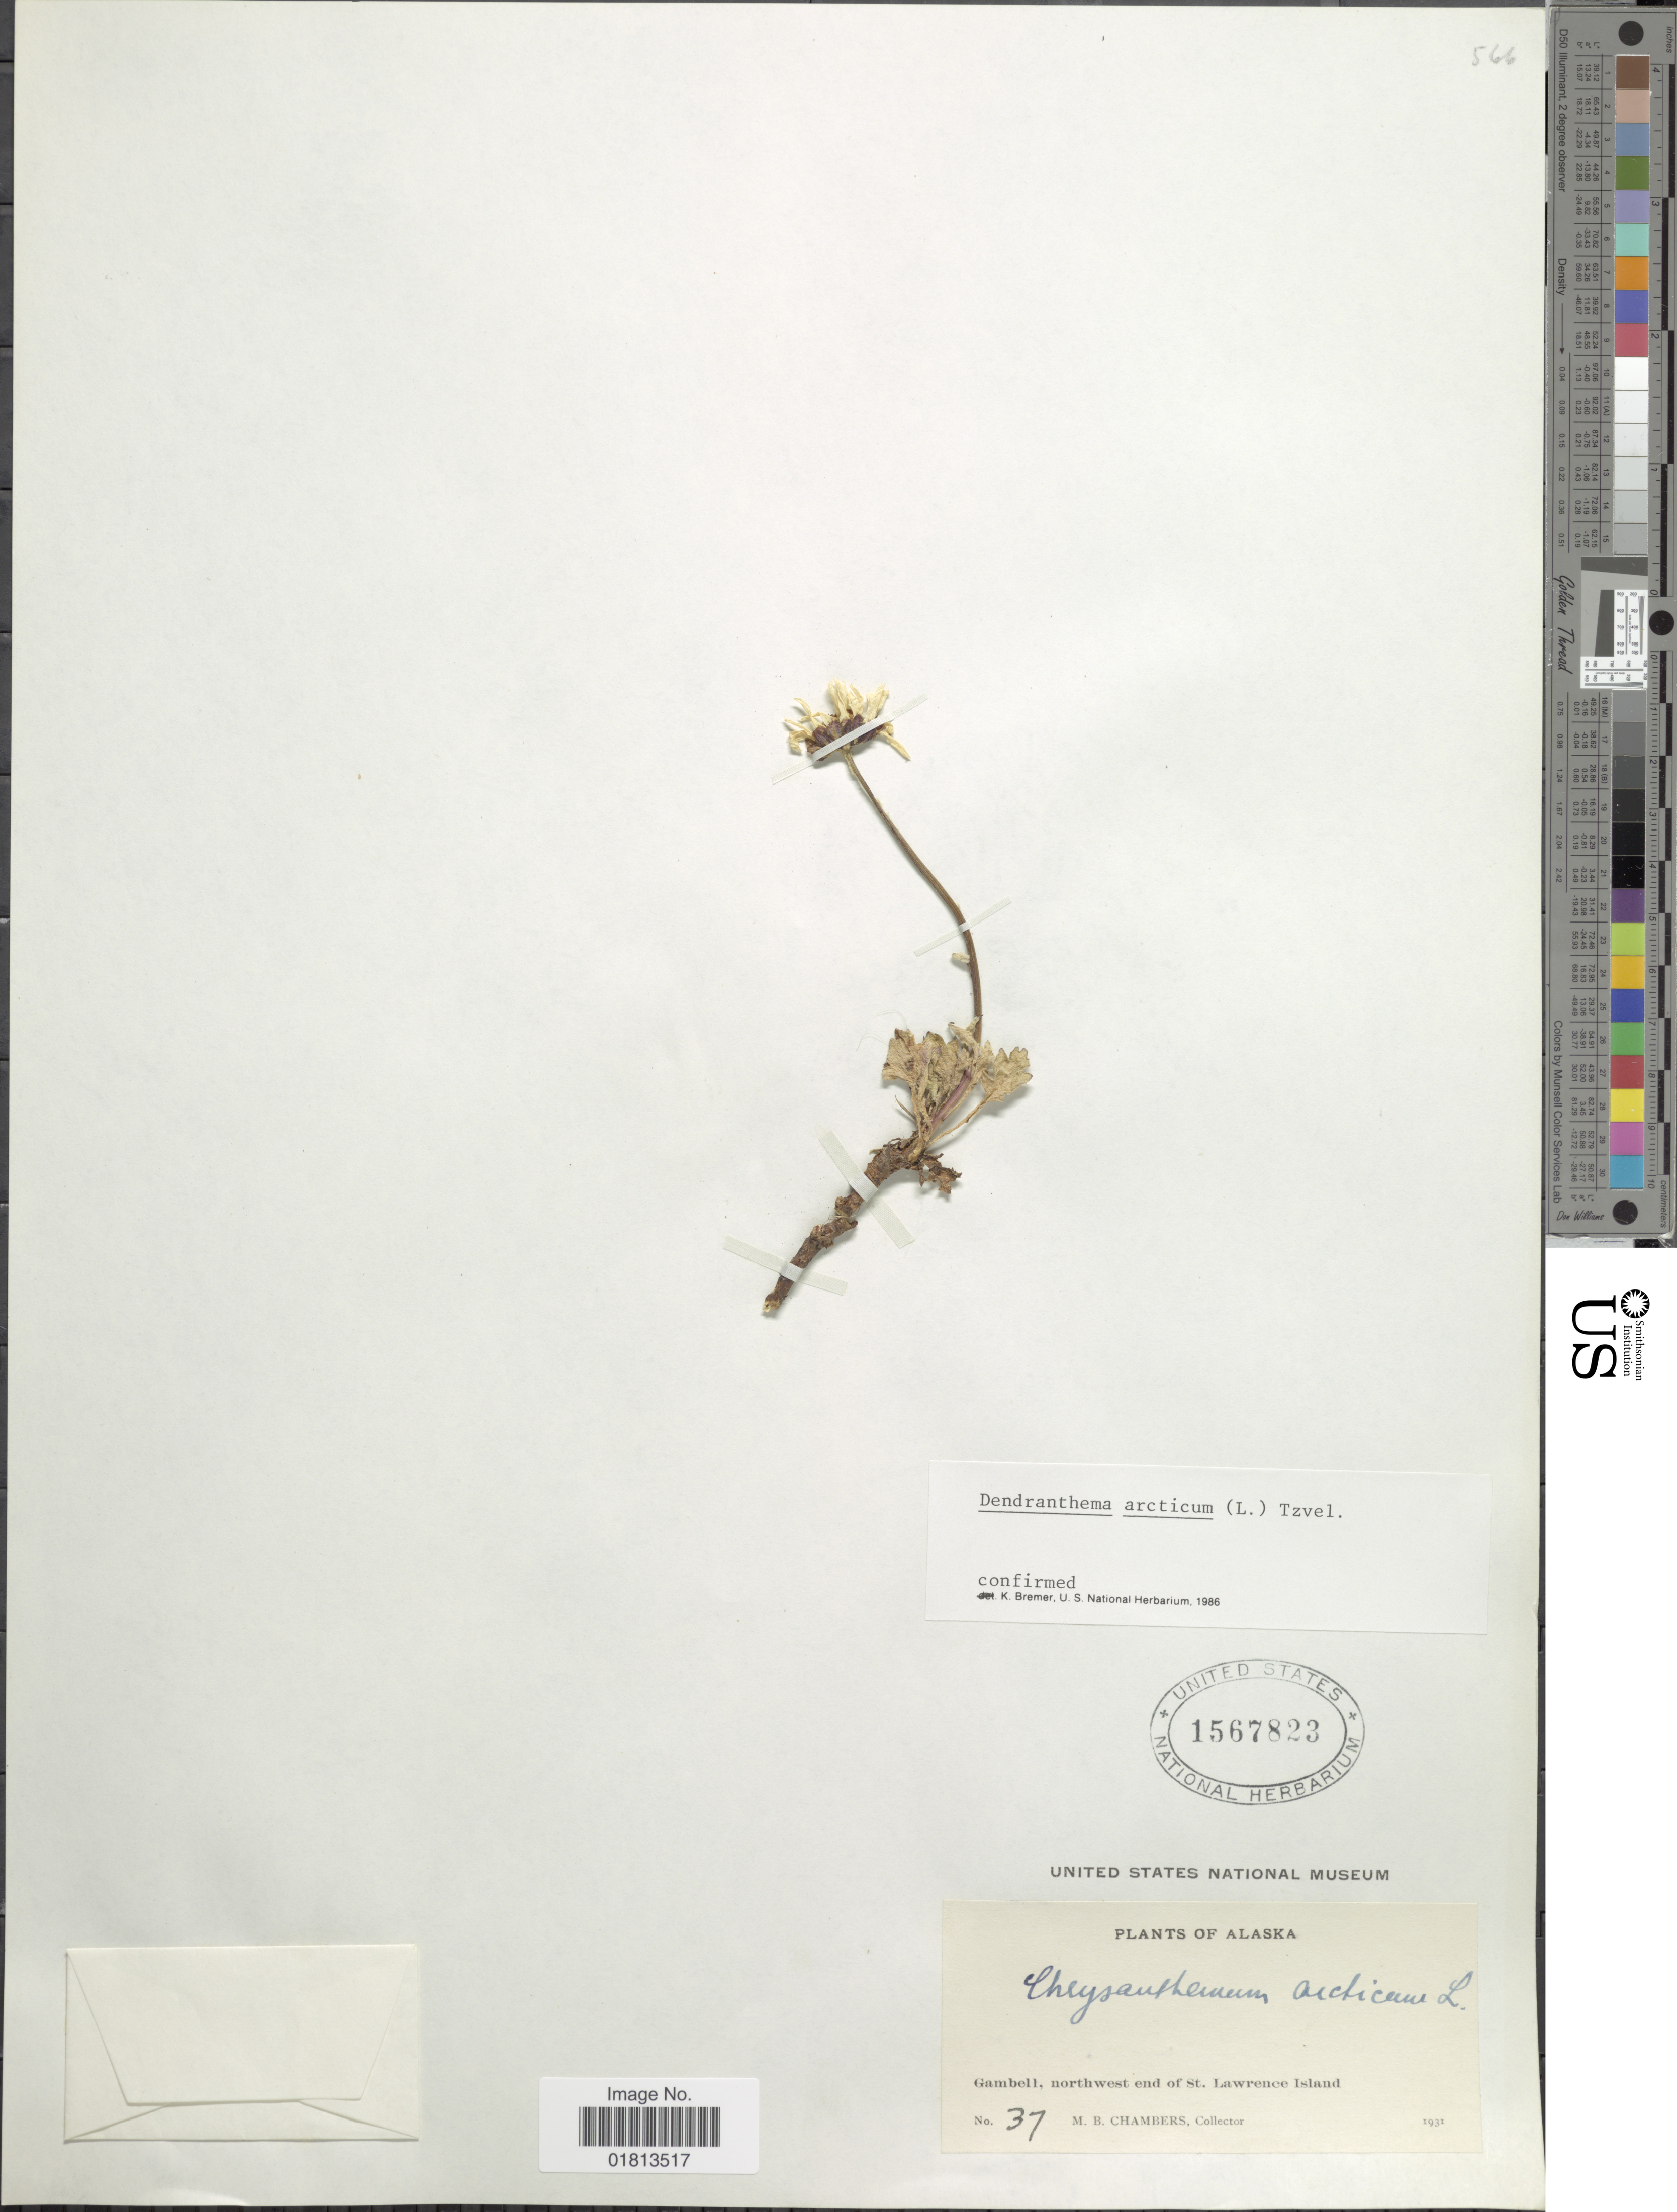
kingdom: Plantae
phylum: Tracheophyta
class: Magnoliopsida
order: Asterales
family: Asteraceae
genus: Dendranthema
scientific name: Dendranthema arcticum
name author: (L.) Tzvelev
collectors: M. Chambers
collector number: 37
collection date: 1931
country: United States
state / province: Alaska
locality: Gambell, northwest end of St. Lawrence Island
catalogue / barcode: US 1567823